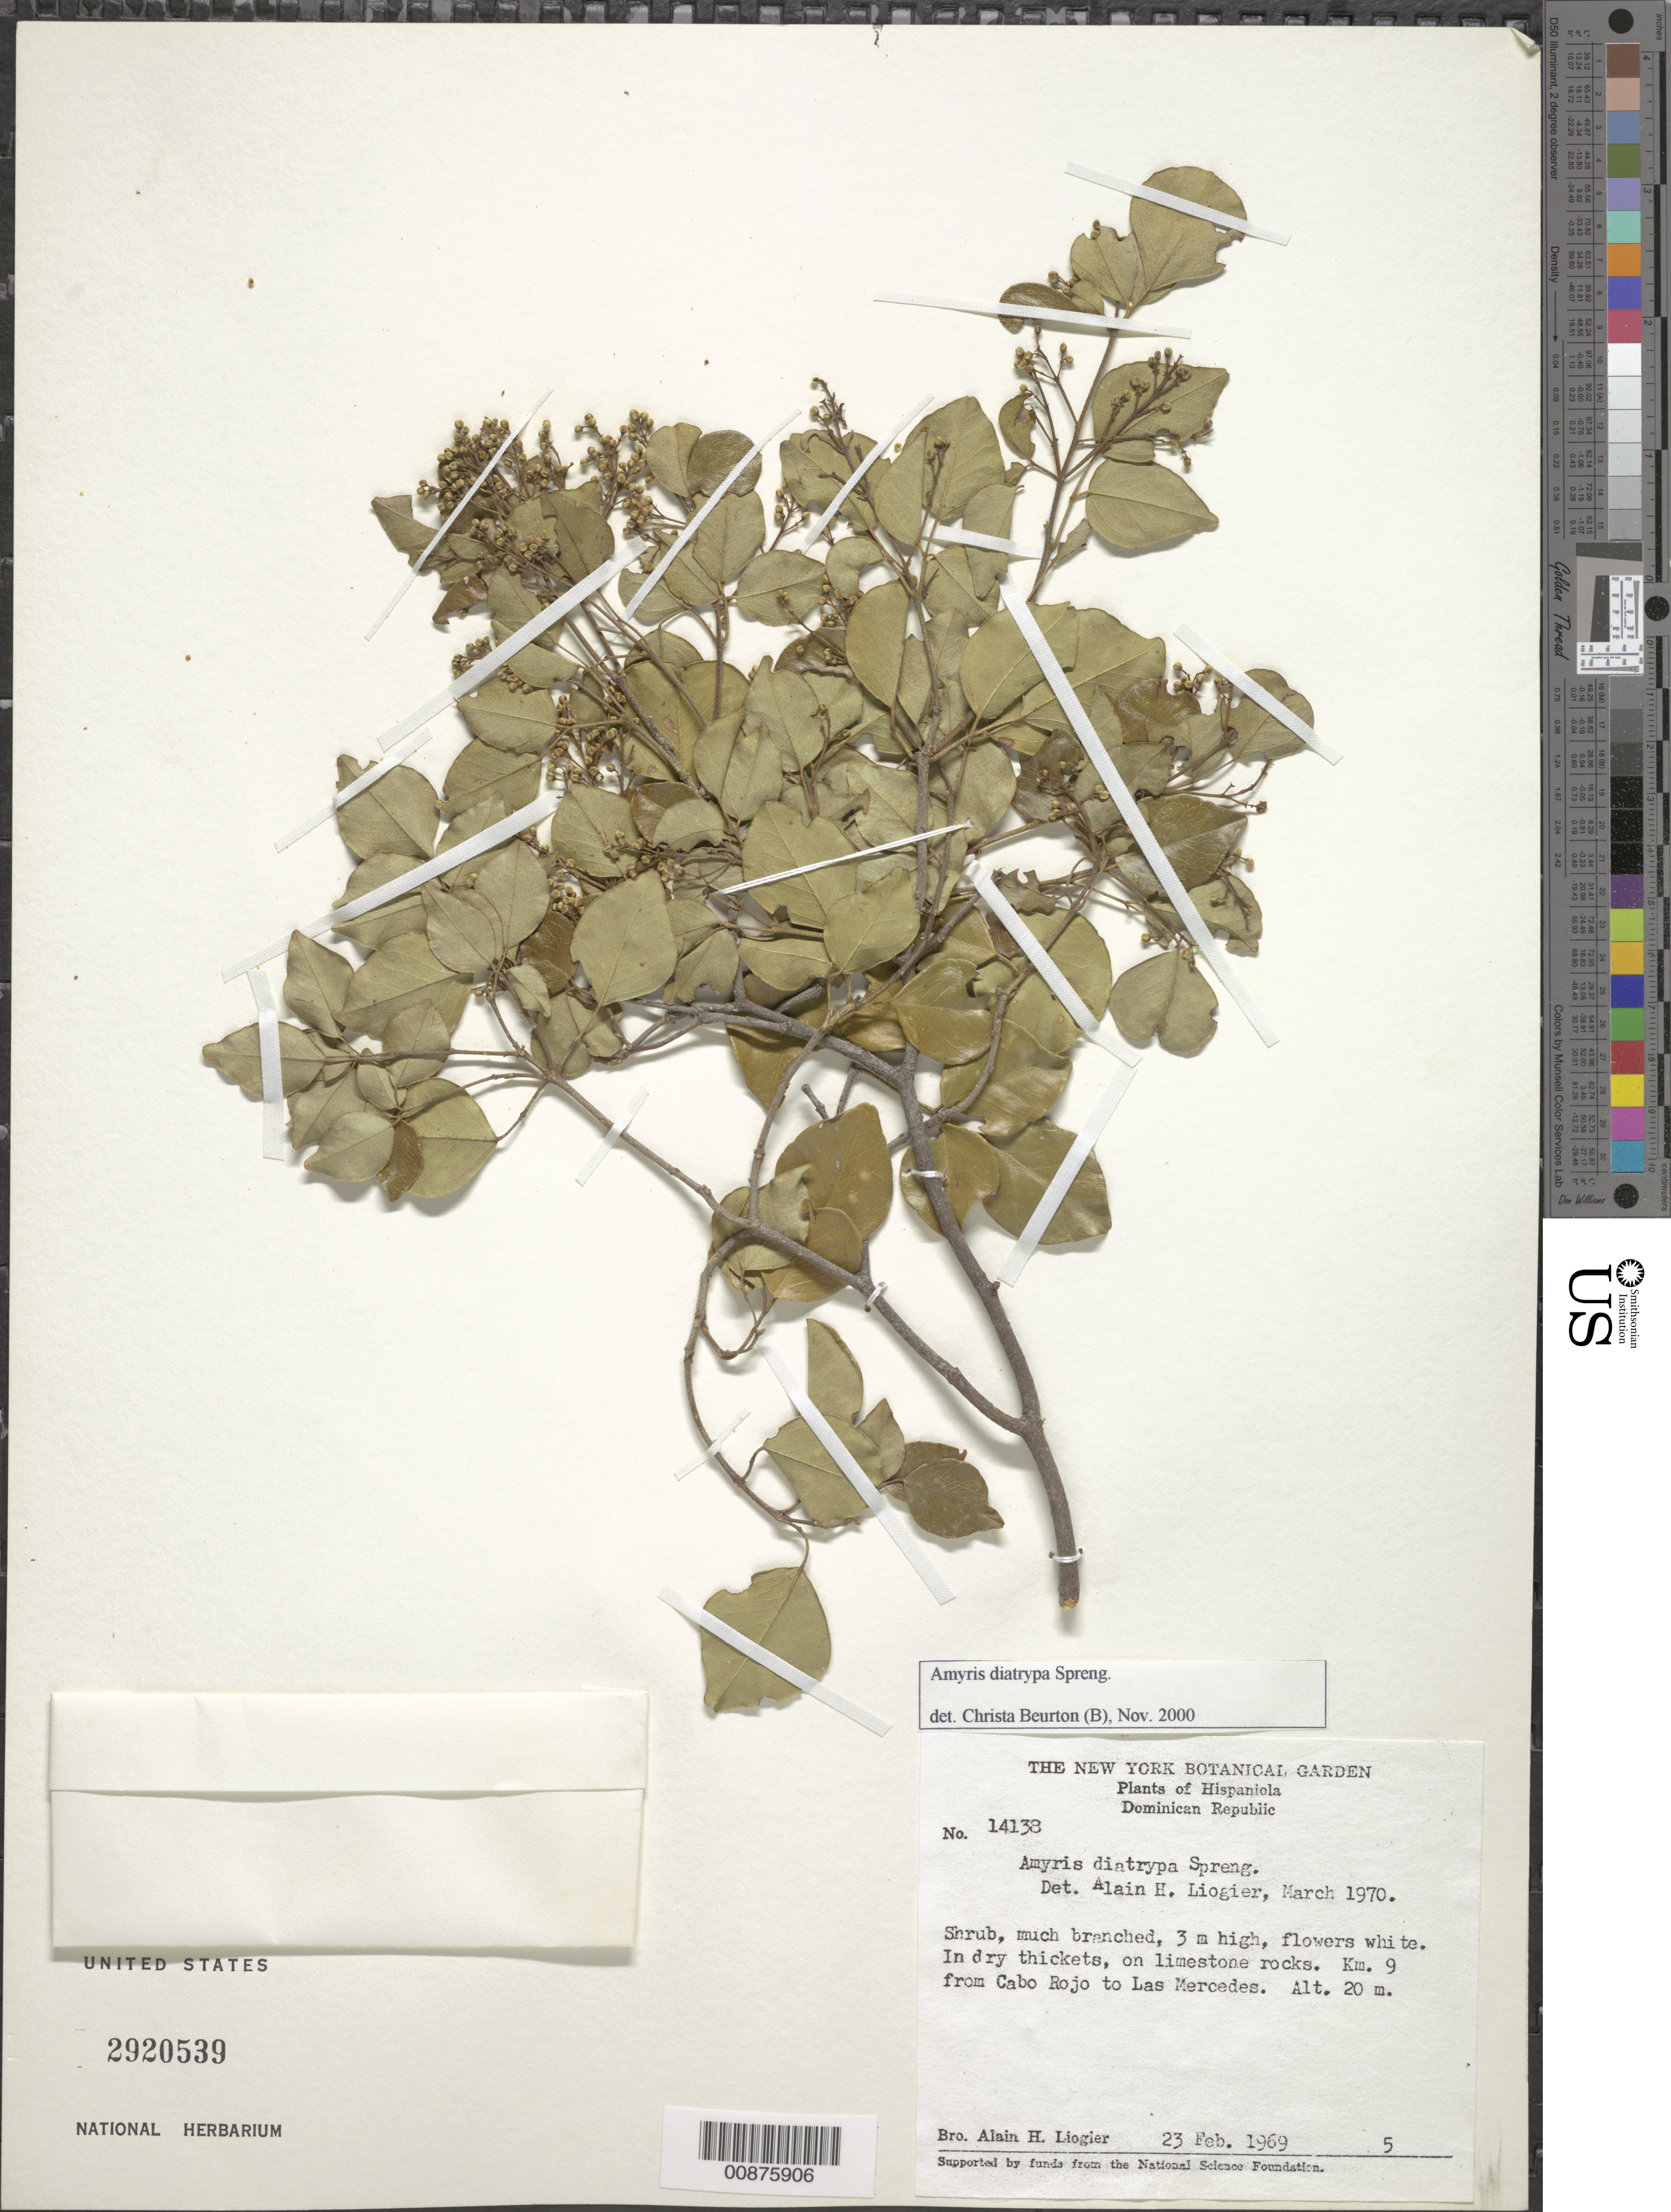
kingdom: Plantae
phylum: Tracheophyta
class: Magnoliopsida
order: Sapindales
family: Rutaceae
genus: Amyris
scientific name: Amyris diatrypa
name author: Spreng.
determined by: Beurton, C.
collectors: A. H. Liogier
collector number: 14138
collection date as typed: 23 Feb 1969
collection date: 1969-02-23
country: Dominican Republic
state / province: Pedernales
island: Hispaniola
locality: Km. 9 from Cabo Rojo to Las Mercedes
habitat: In dry thickets on limestone rocks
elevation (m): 20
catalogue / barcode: US 2920539